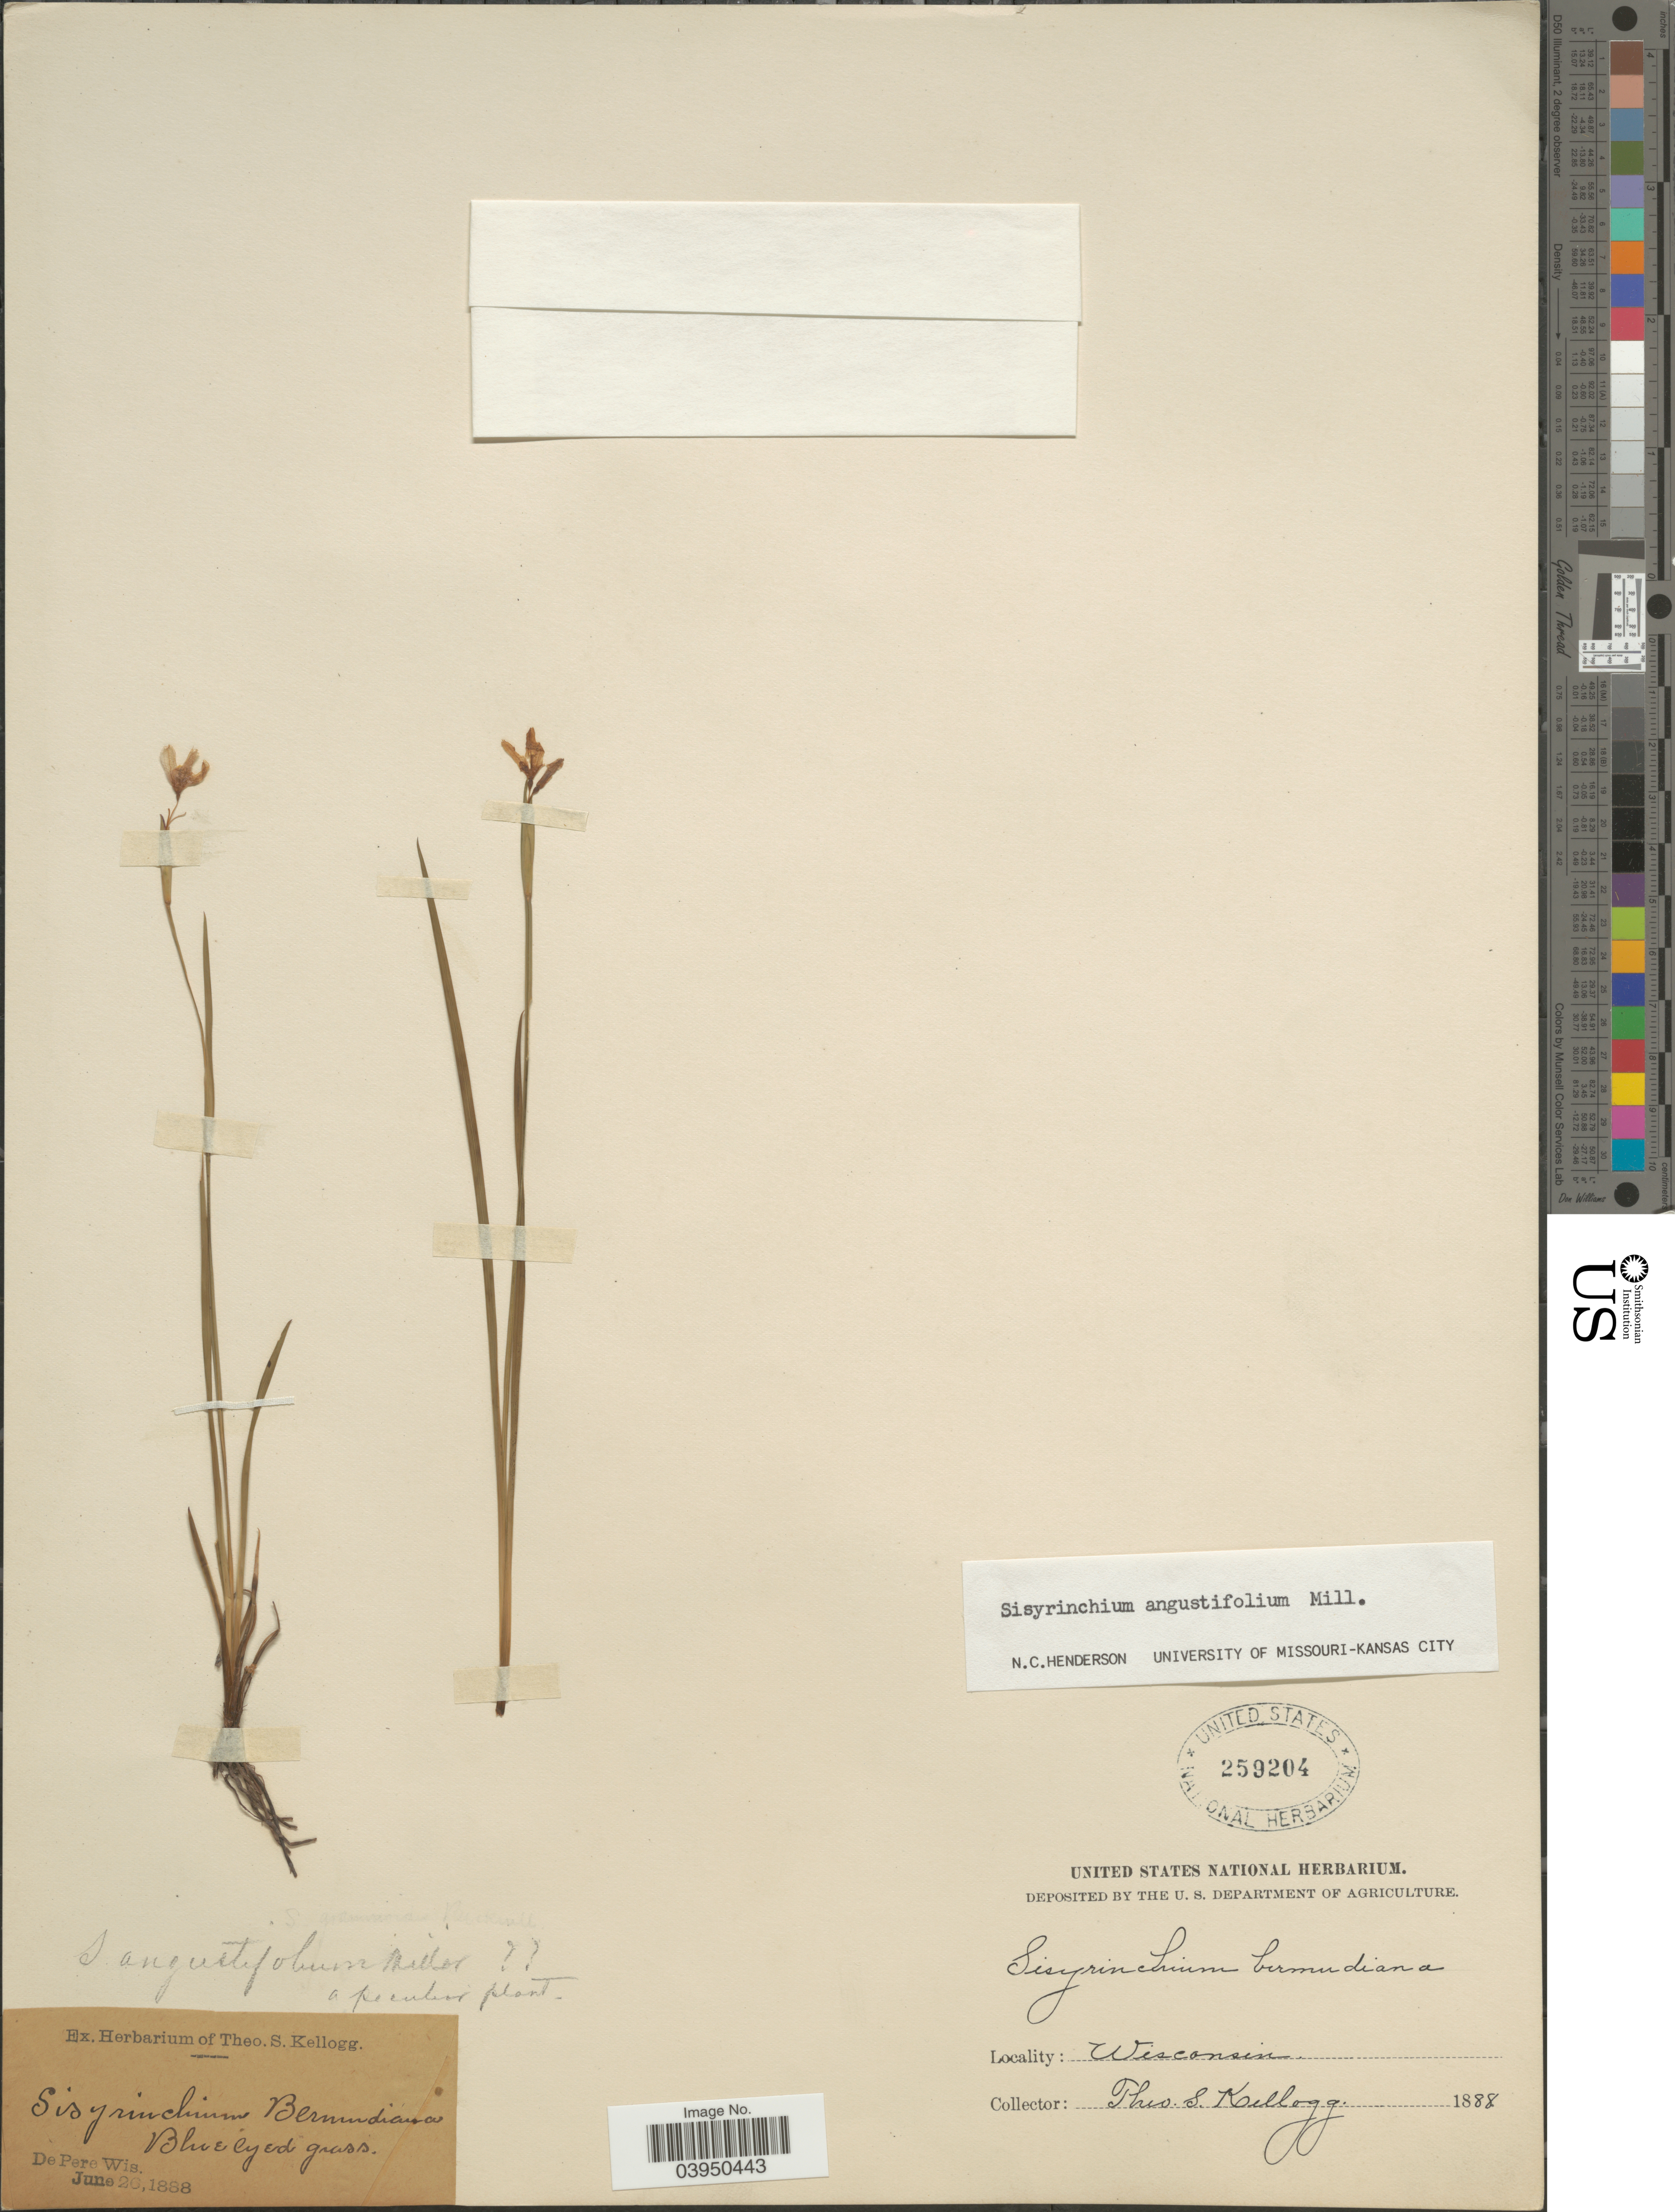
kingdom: Plantae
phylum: Tracheophyta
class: Liliopsida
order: Asparagales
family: Iridaceae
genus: Sisyrinchium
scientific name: Sisyrinchium angustifolium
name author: Mill.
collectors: T. S. Kellogg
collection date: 1888-06-26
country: United States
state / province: Wisconsin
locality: Blue eyed grass. De Pere Wis.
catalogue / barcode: US 259204